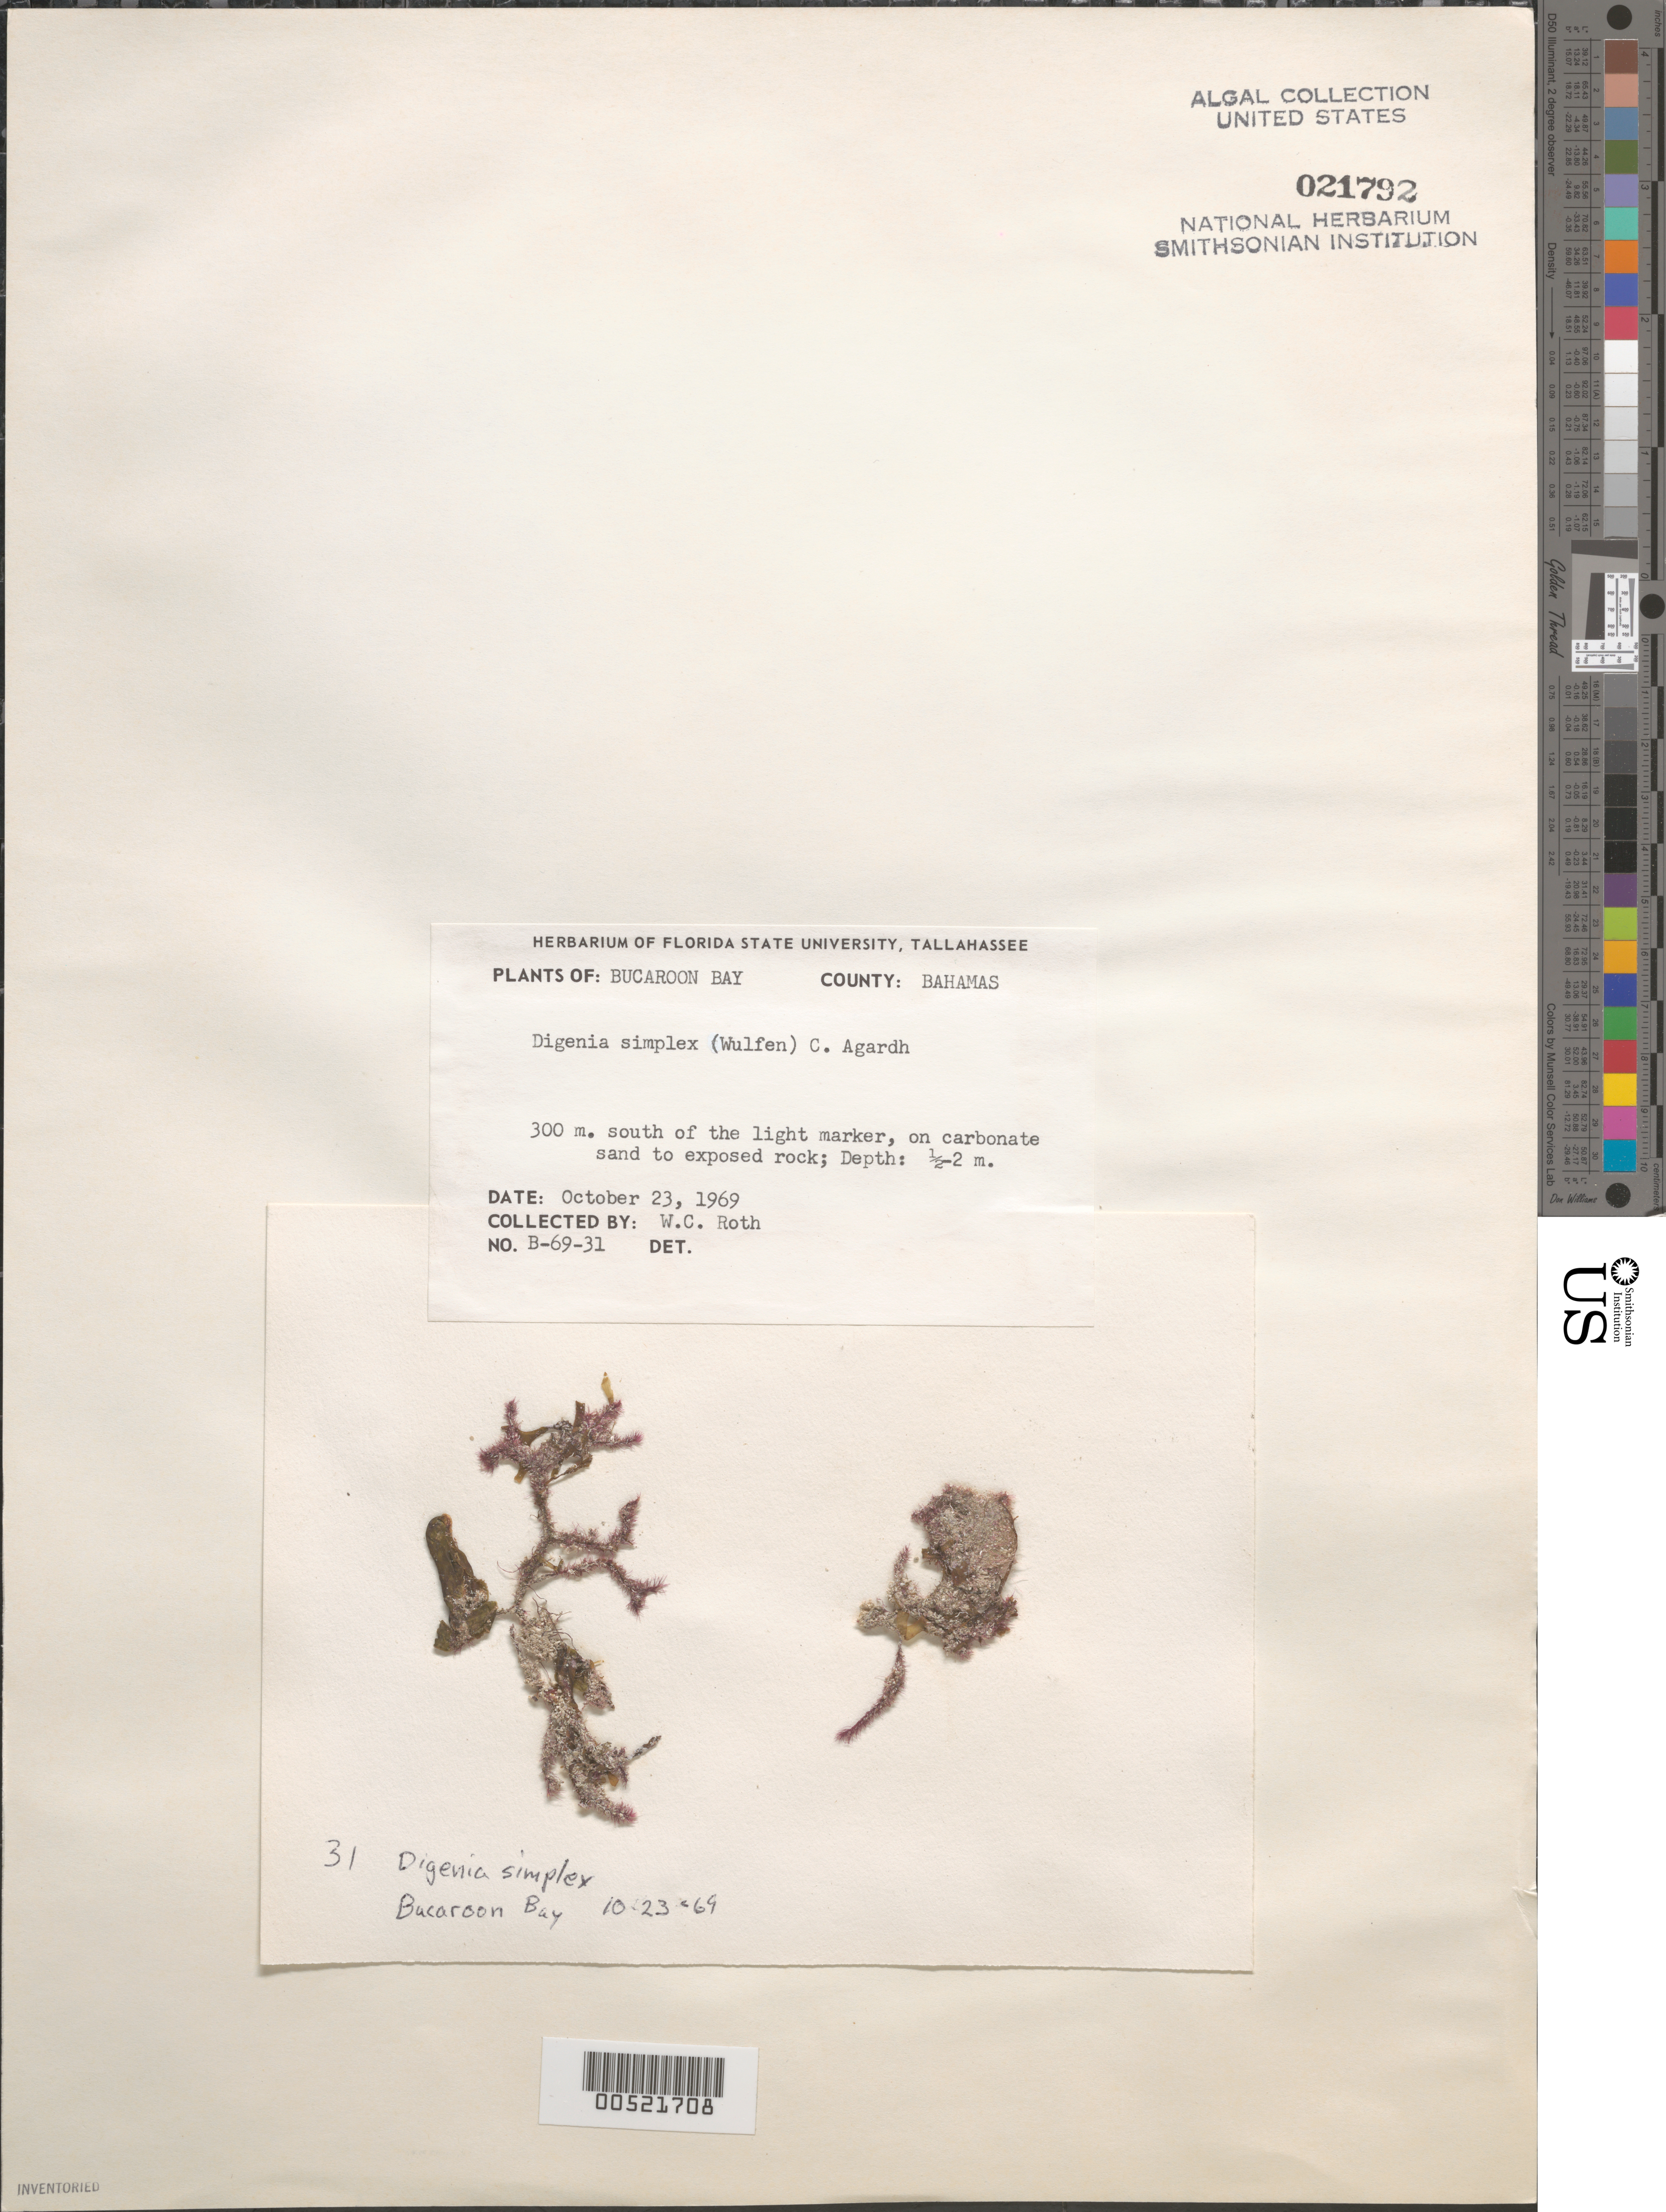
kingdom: Plantae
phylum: Rhodophyta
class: Florideophyceae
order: Ceramiales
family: Rhodomelaceae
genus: Digenea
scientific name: Digenea simplex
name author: (Wulfen) C. Agardh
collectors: W. C. Roth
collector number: K-69-31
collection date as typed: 23 Oct 1969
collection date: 1969-10-23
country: Bahamas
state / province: Abaco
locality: Buckaroon bay, great abaco island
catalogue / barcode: US 21792